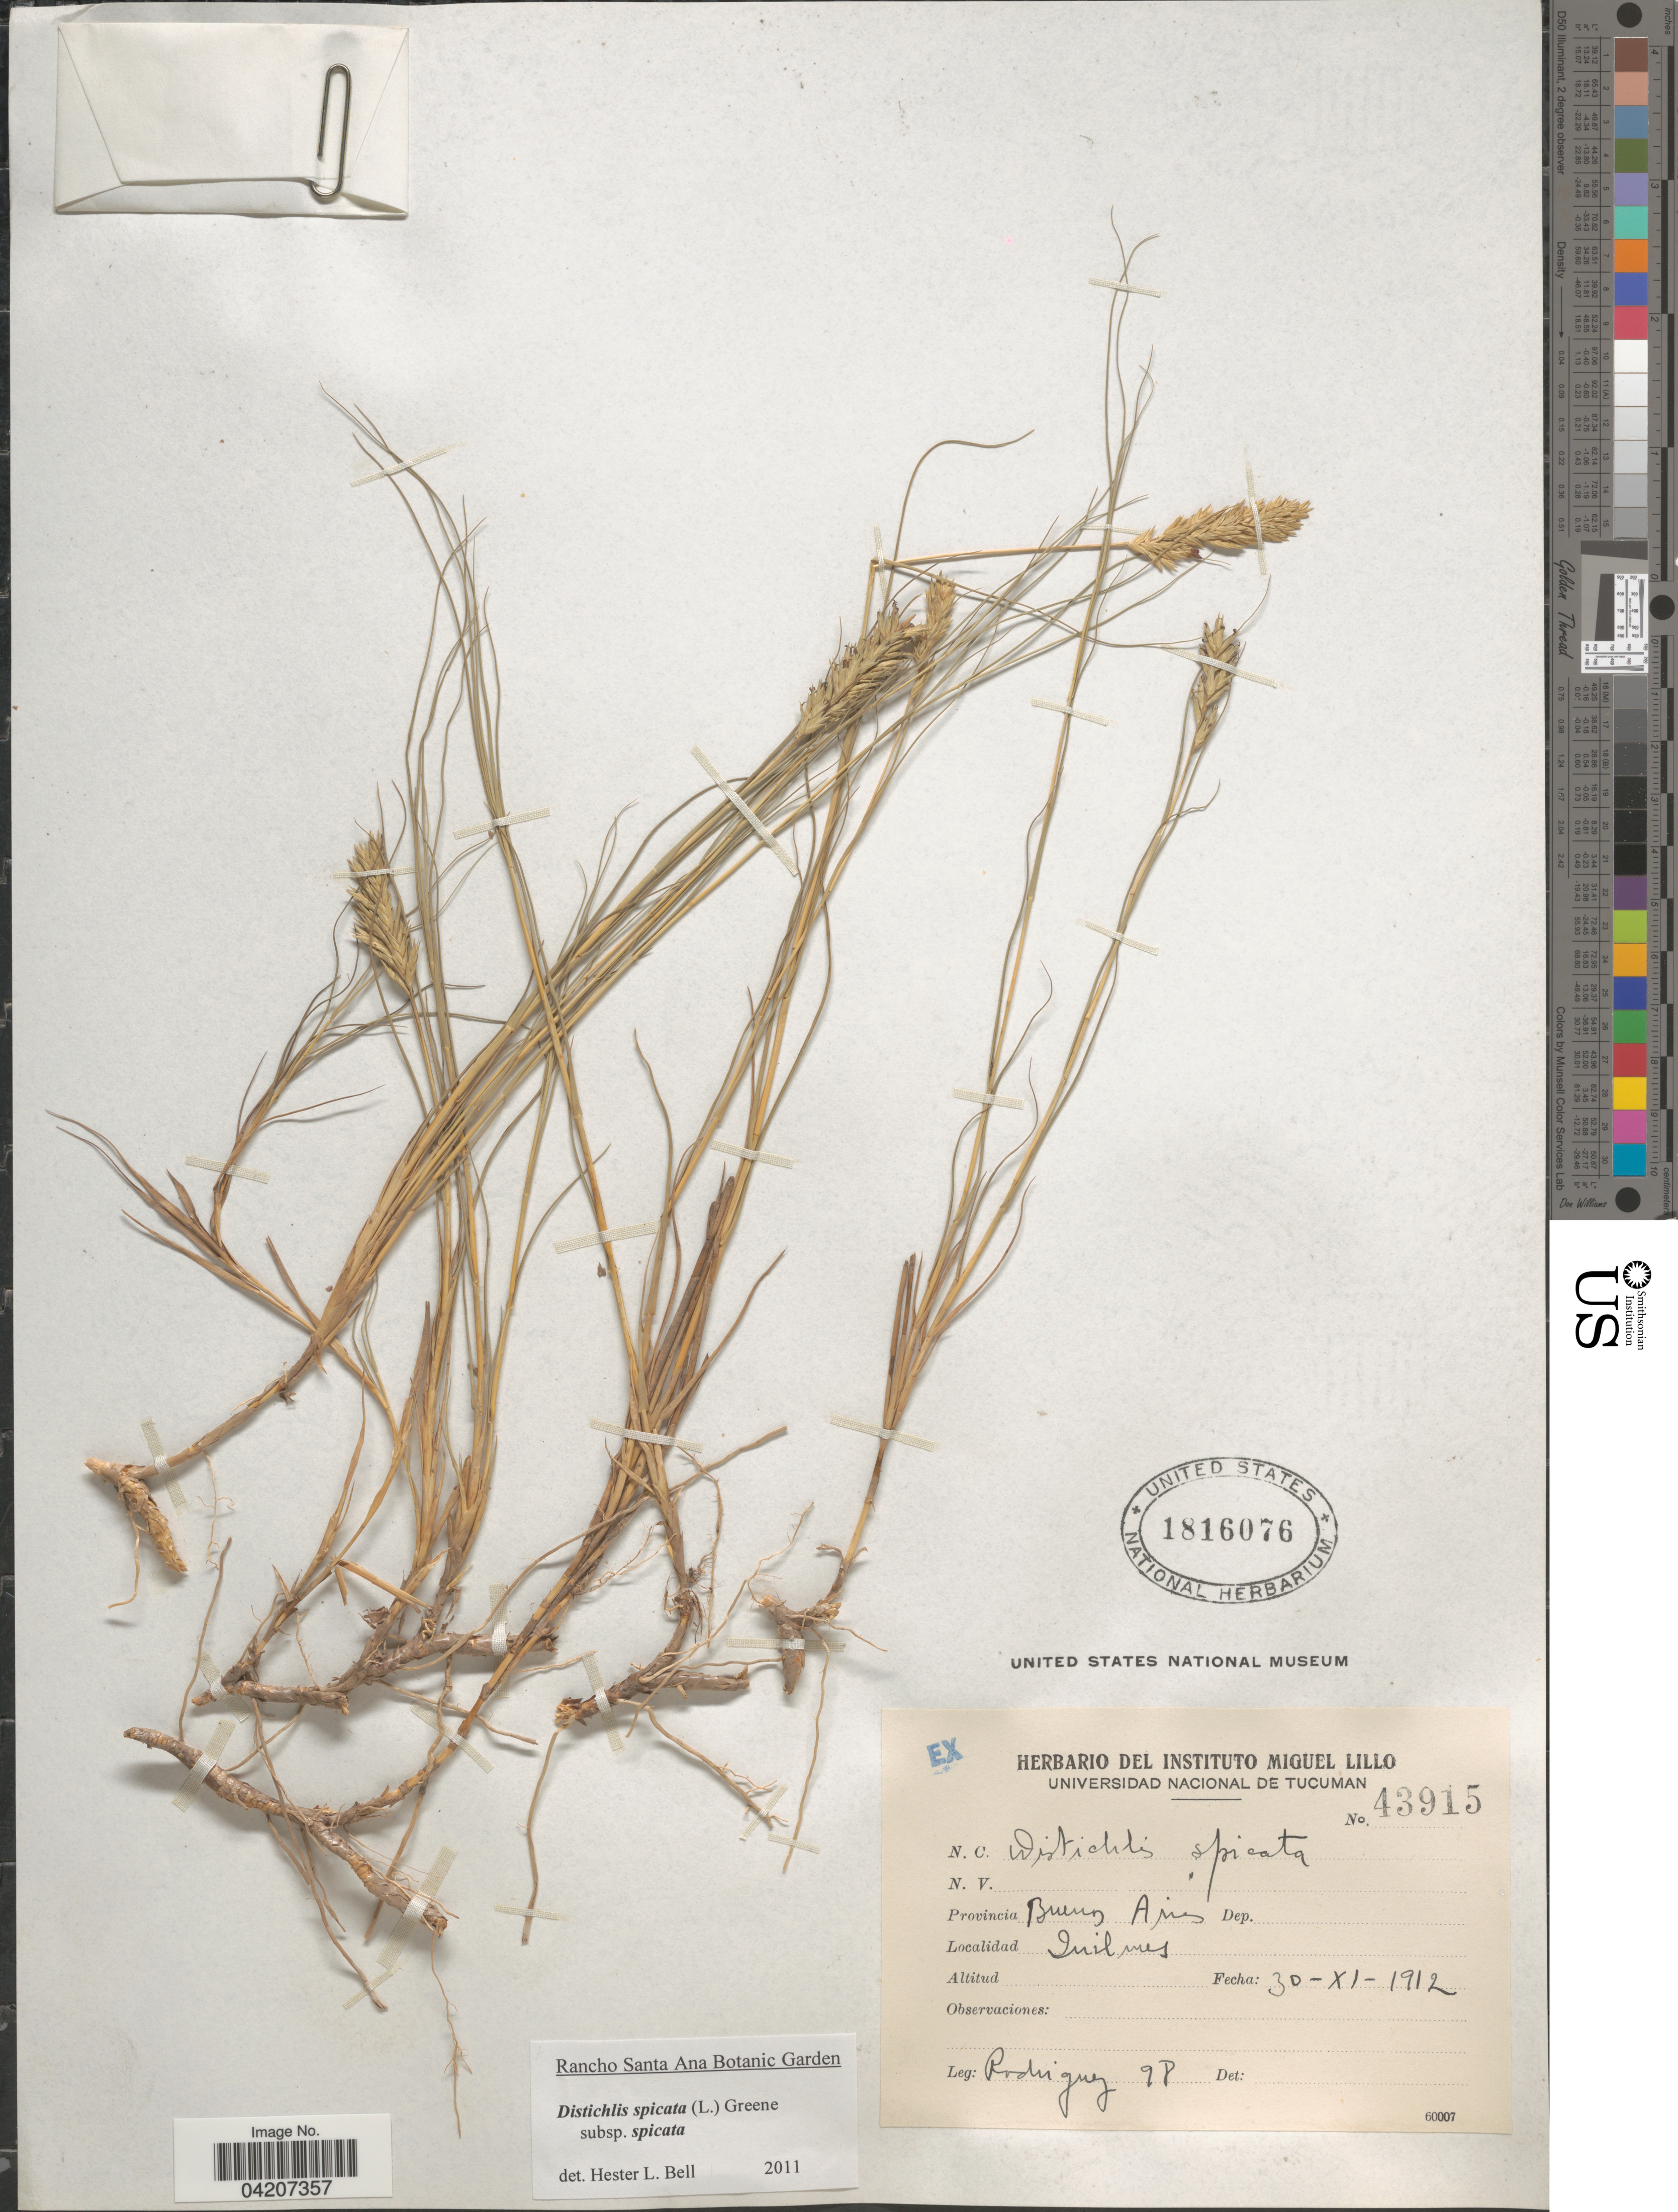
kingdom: Plantae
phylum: Tracheophyta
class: Liliopsida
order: Poales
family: Poaceae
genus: Distichlis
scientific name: Distichlis spicata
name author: (L.) Greene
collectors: Rodriguez, --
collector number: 98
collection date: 1912-11-30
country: Argentina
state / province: Buenos Aires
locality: Quilmes.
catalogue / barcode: US 1816076